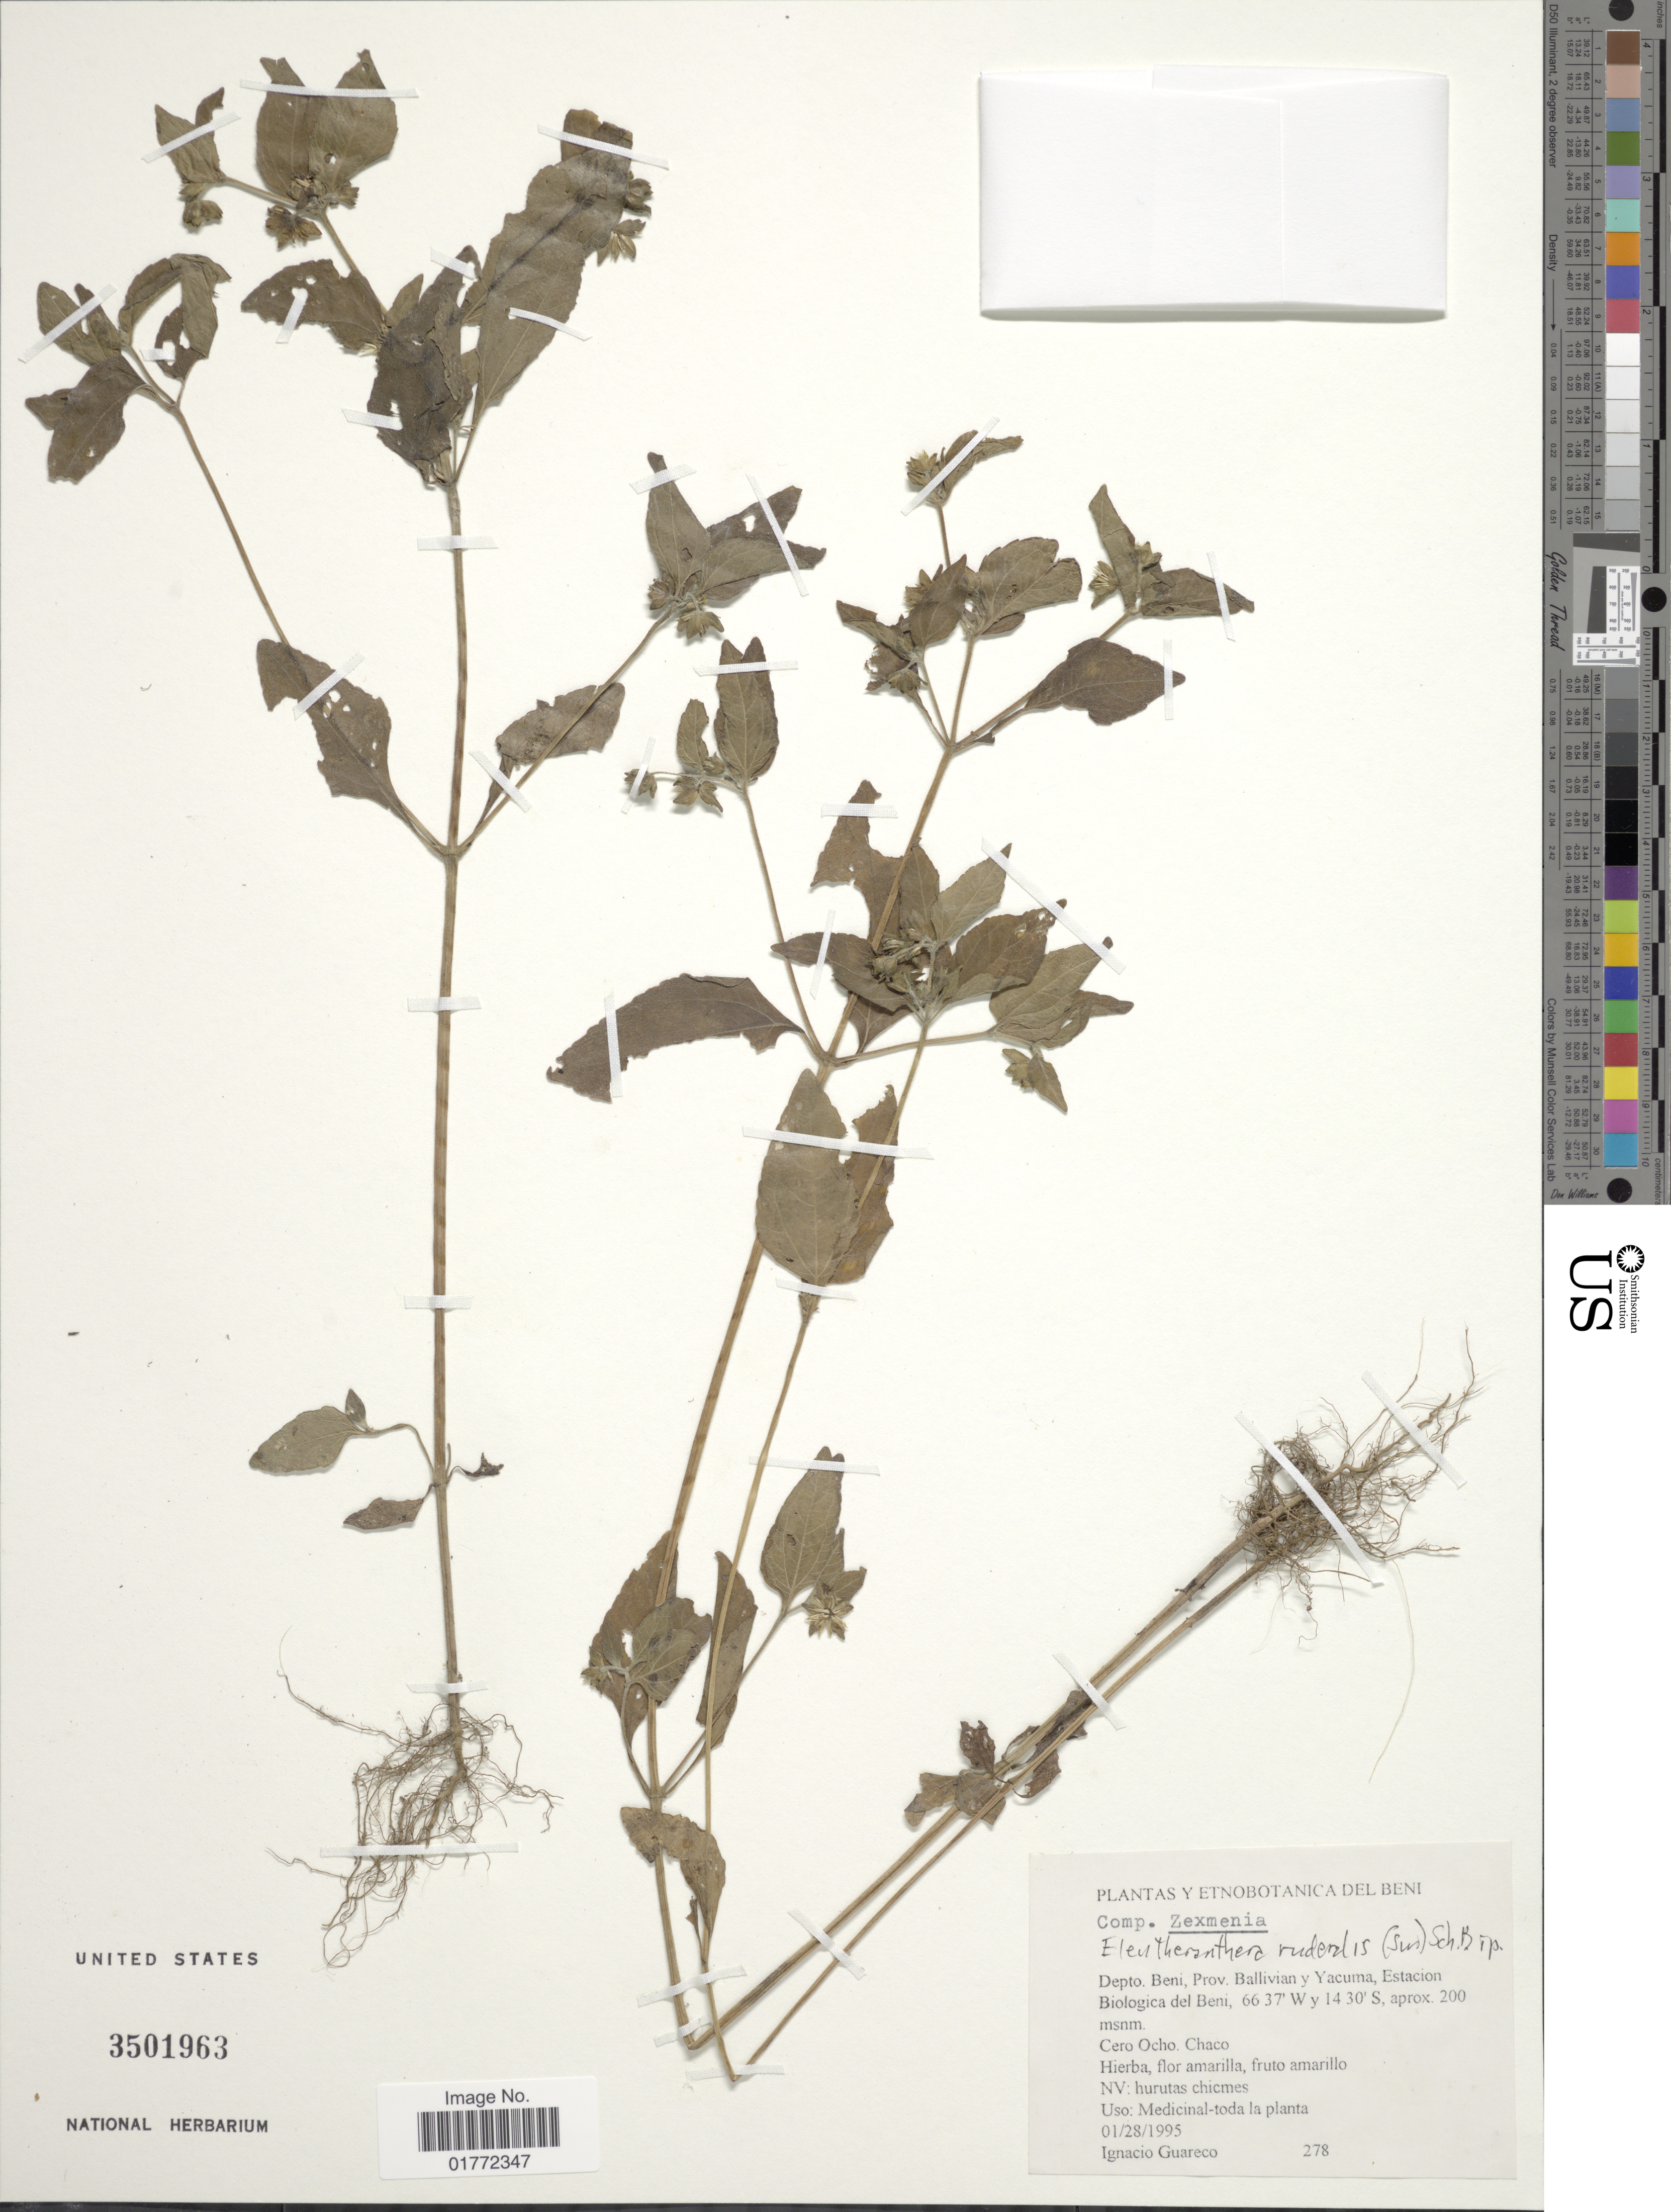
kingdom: Plantae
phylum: Tracheophyta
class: Magnoliopsida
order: Asterales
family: Asteraceae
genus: Eleutheranthera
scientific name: Eleutheranthera tenella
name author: (Kunth) H. Rob.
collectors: I. Guareco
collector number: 278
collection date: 1995-01-28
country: Bolivia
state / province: Beni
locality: Prov. Ballivian y Yacuma, Estacion Biologica del Beni, Cero Ocho, Chaco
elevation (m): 200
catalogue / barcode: US 3501963